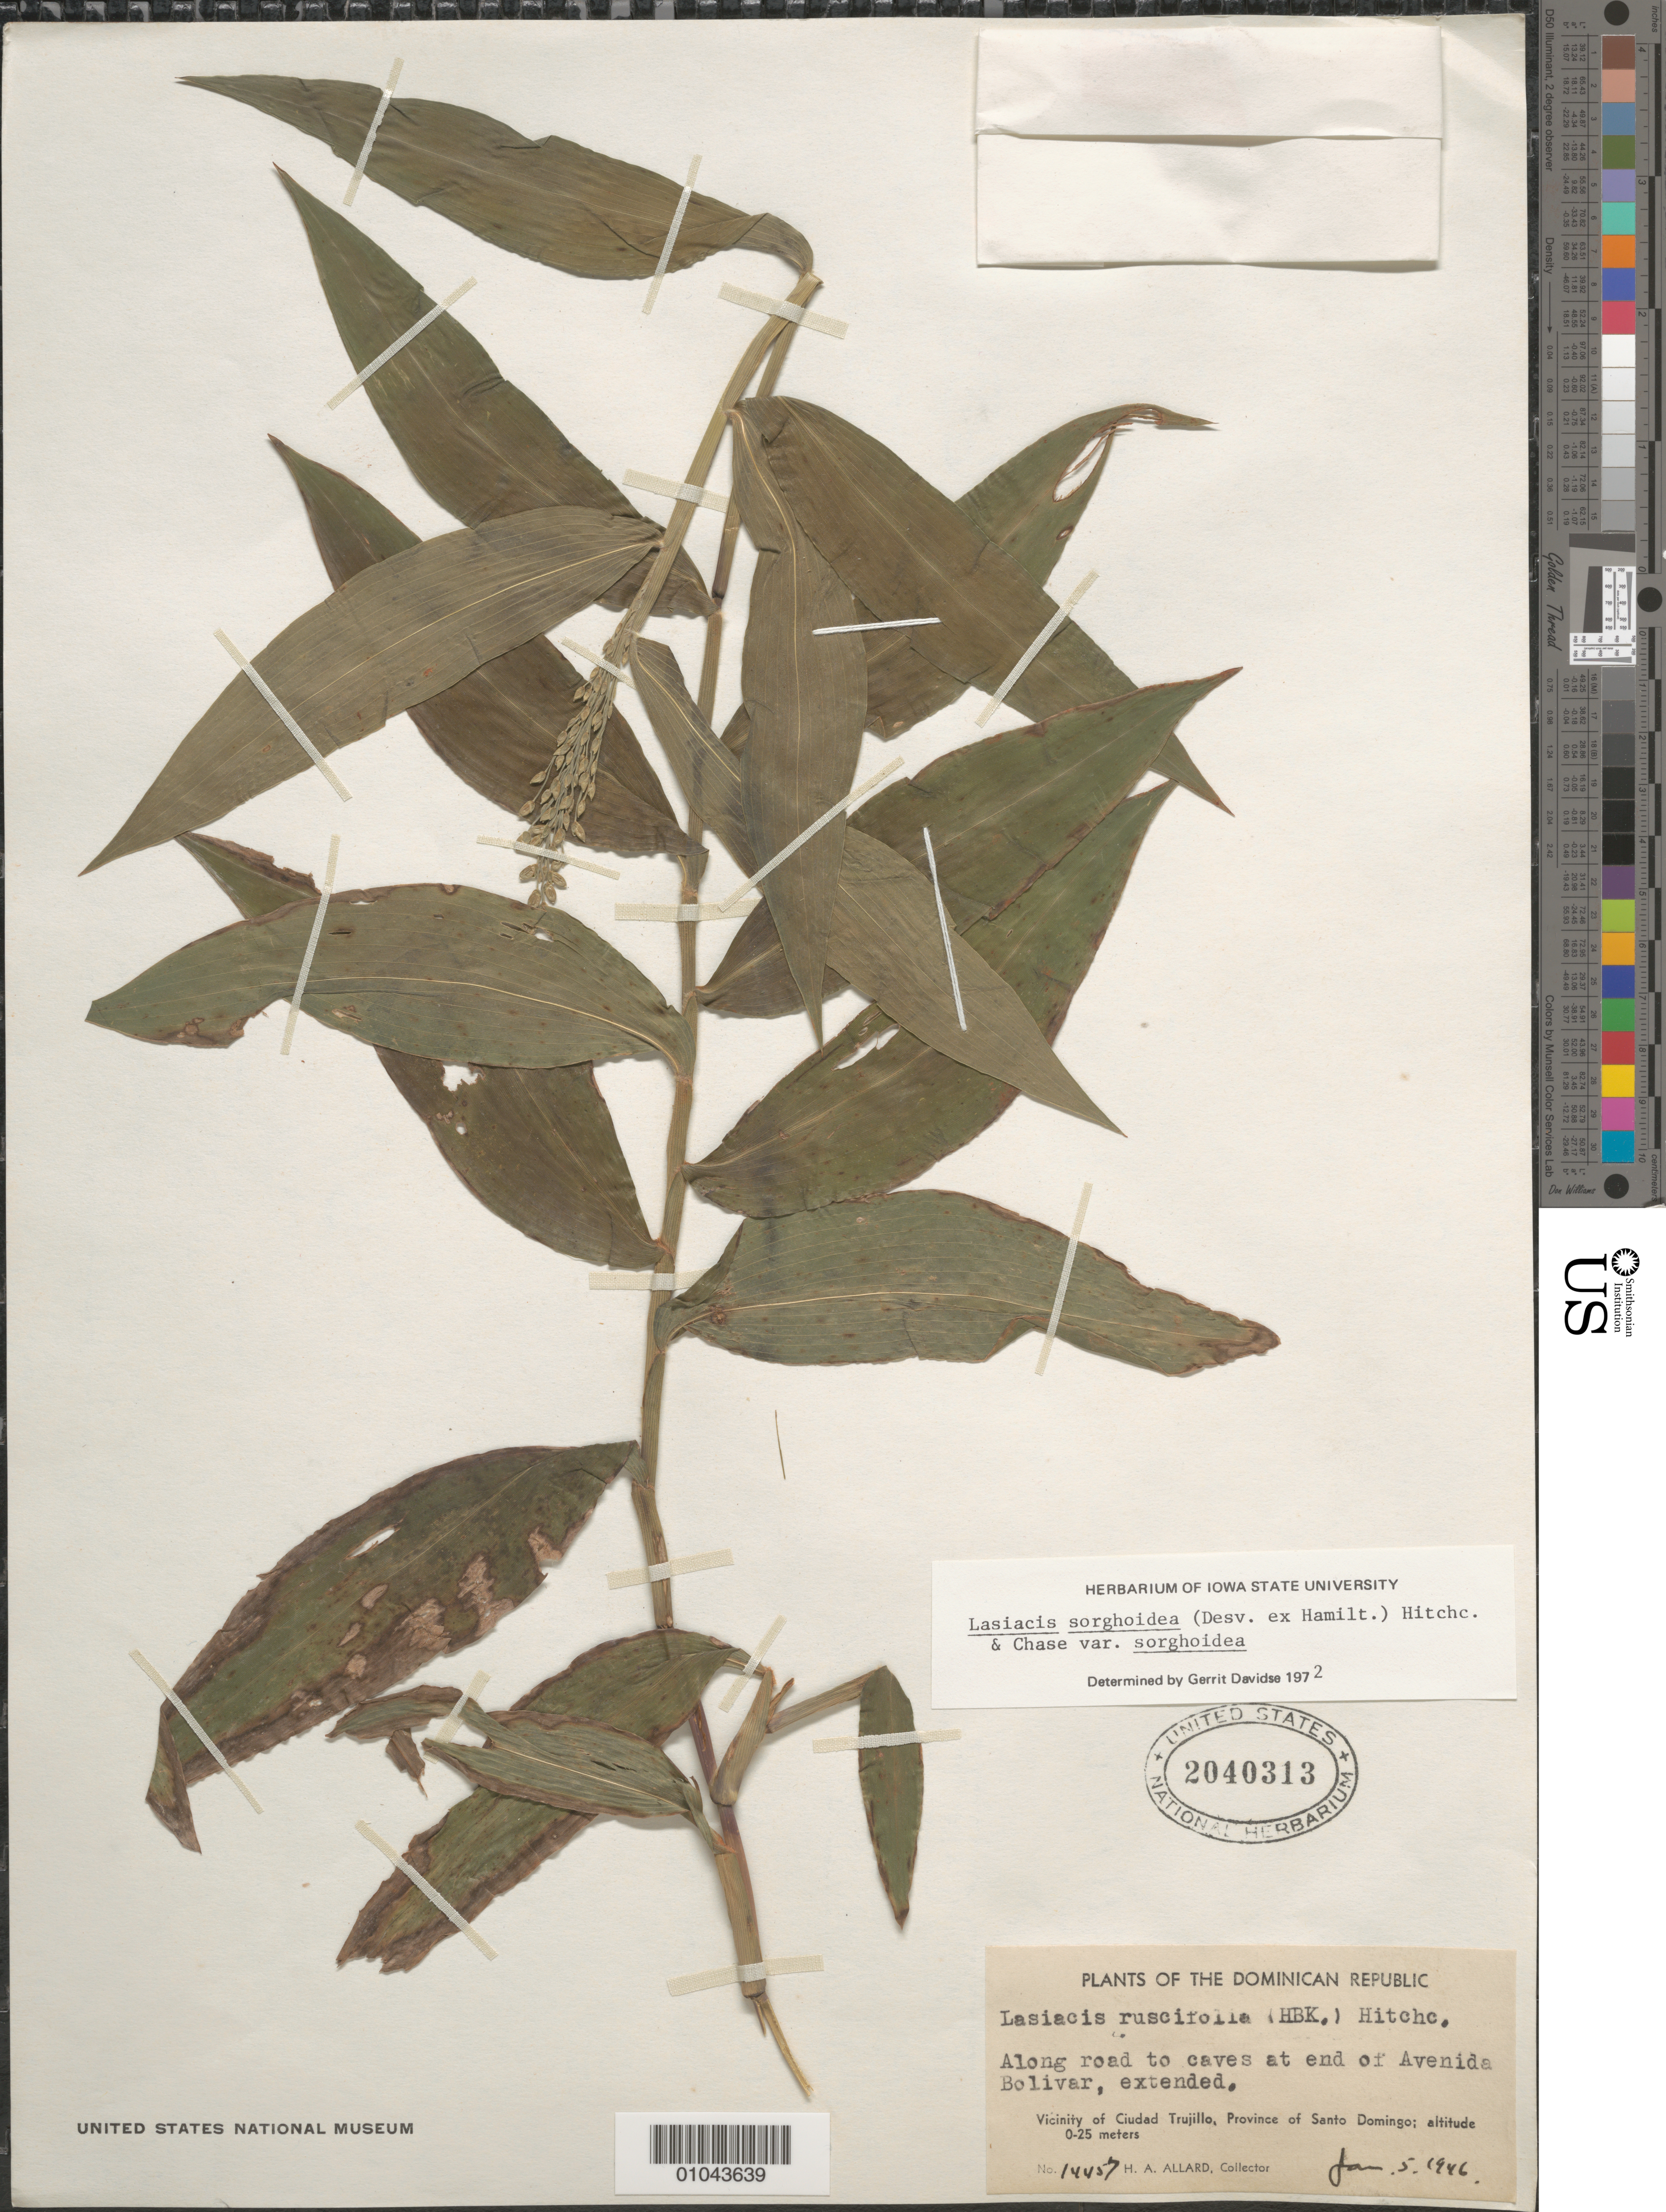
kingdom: Plantae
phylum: Tracheophyta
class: Liliopsida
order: Poales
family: Poaceae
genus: Lasiacis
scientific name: Lasiacis sorghoidea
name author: (Desv. ex Ham.) Hitchc. & Chase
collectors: H. A. Allard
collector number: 14457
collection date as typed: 05 Jan 1946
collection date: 1946-01-05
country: Dominican Republic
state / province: La Vega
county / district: Santo Domingo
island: Hispaniola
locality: Vicinity of Santo Domingo, Province of Santo Domingo; along road to caves at end of Avenida Bolivar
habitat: along road to caves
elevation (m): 0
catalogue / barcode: US 2040313